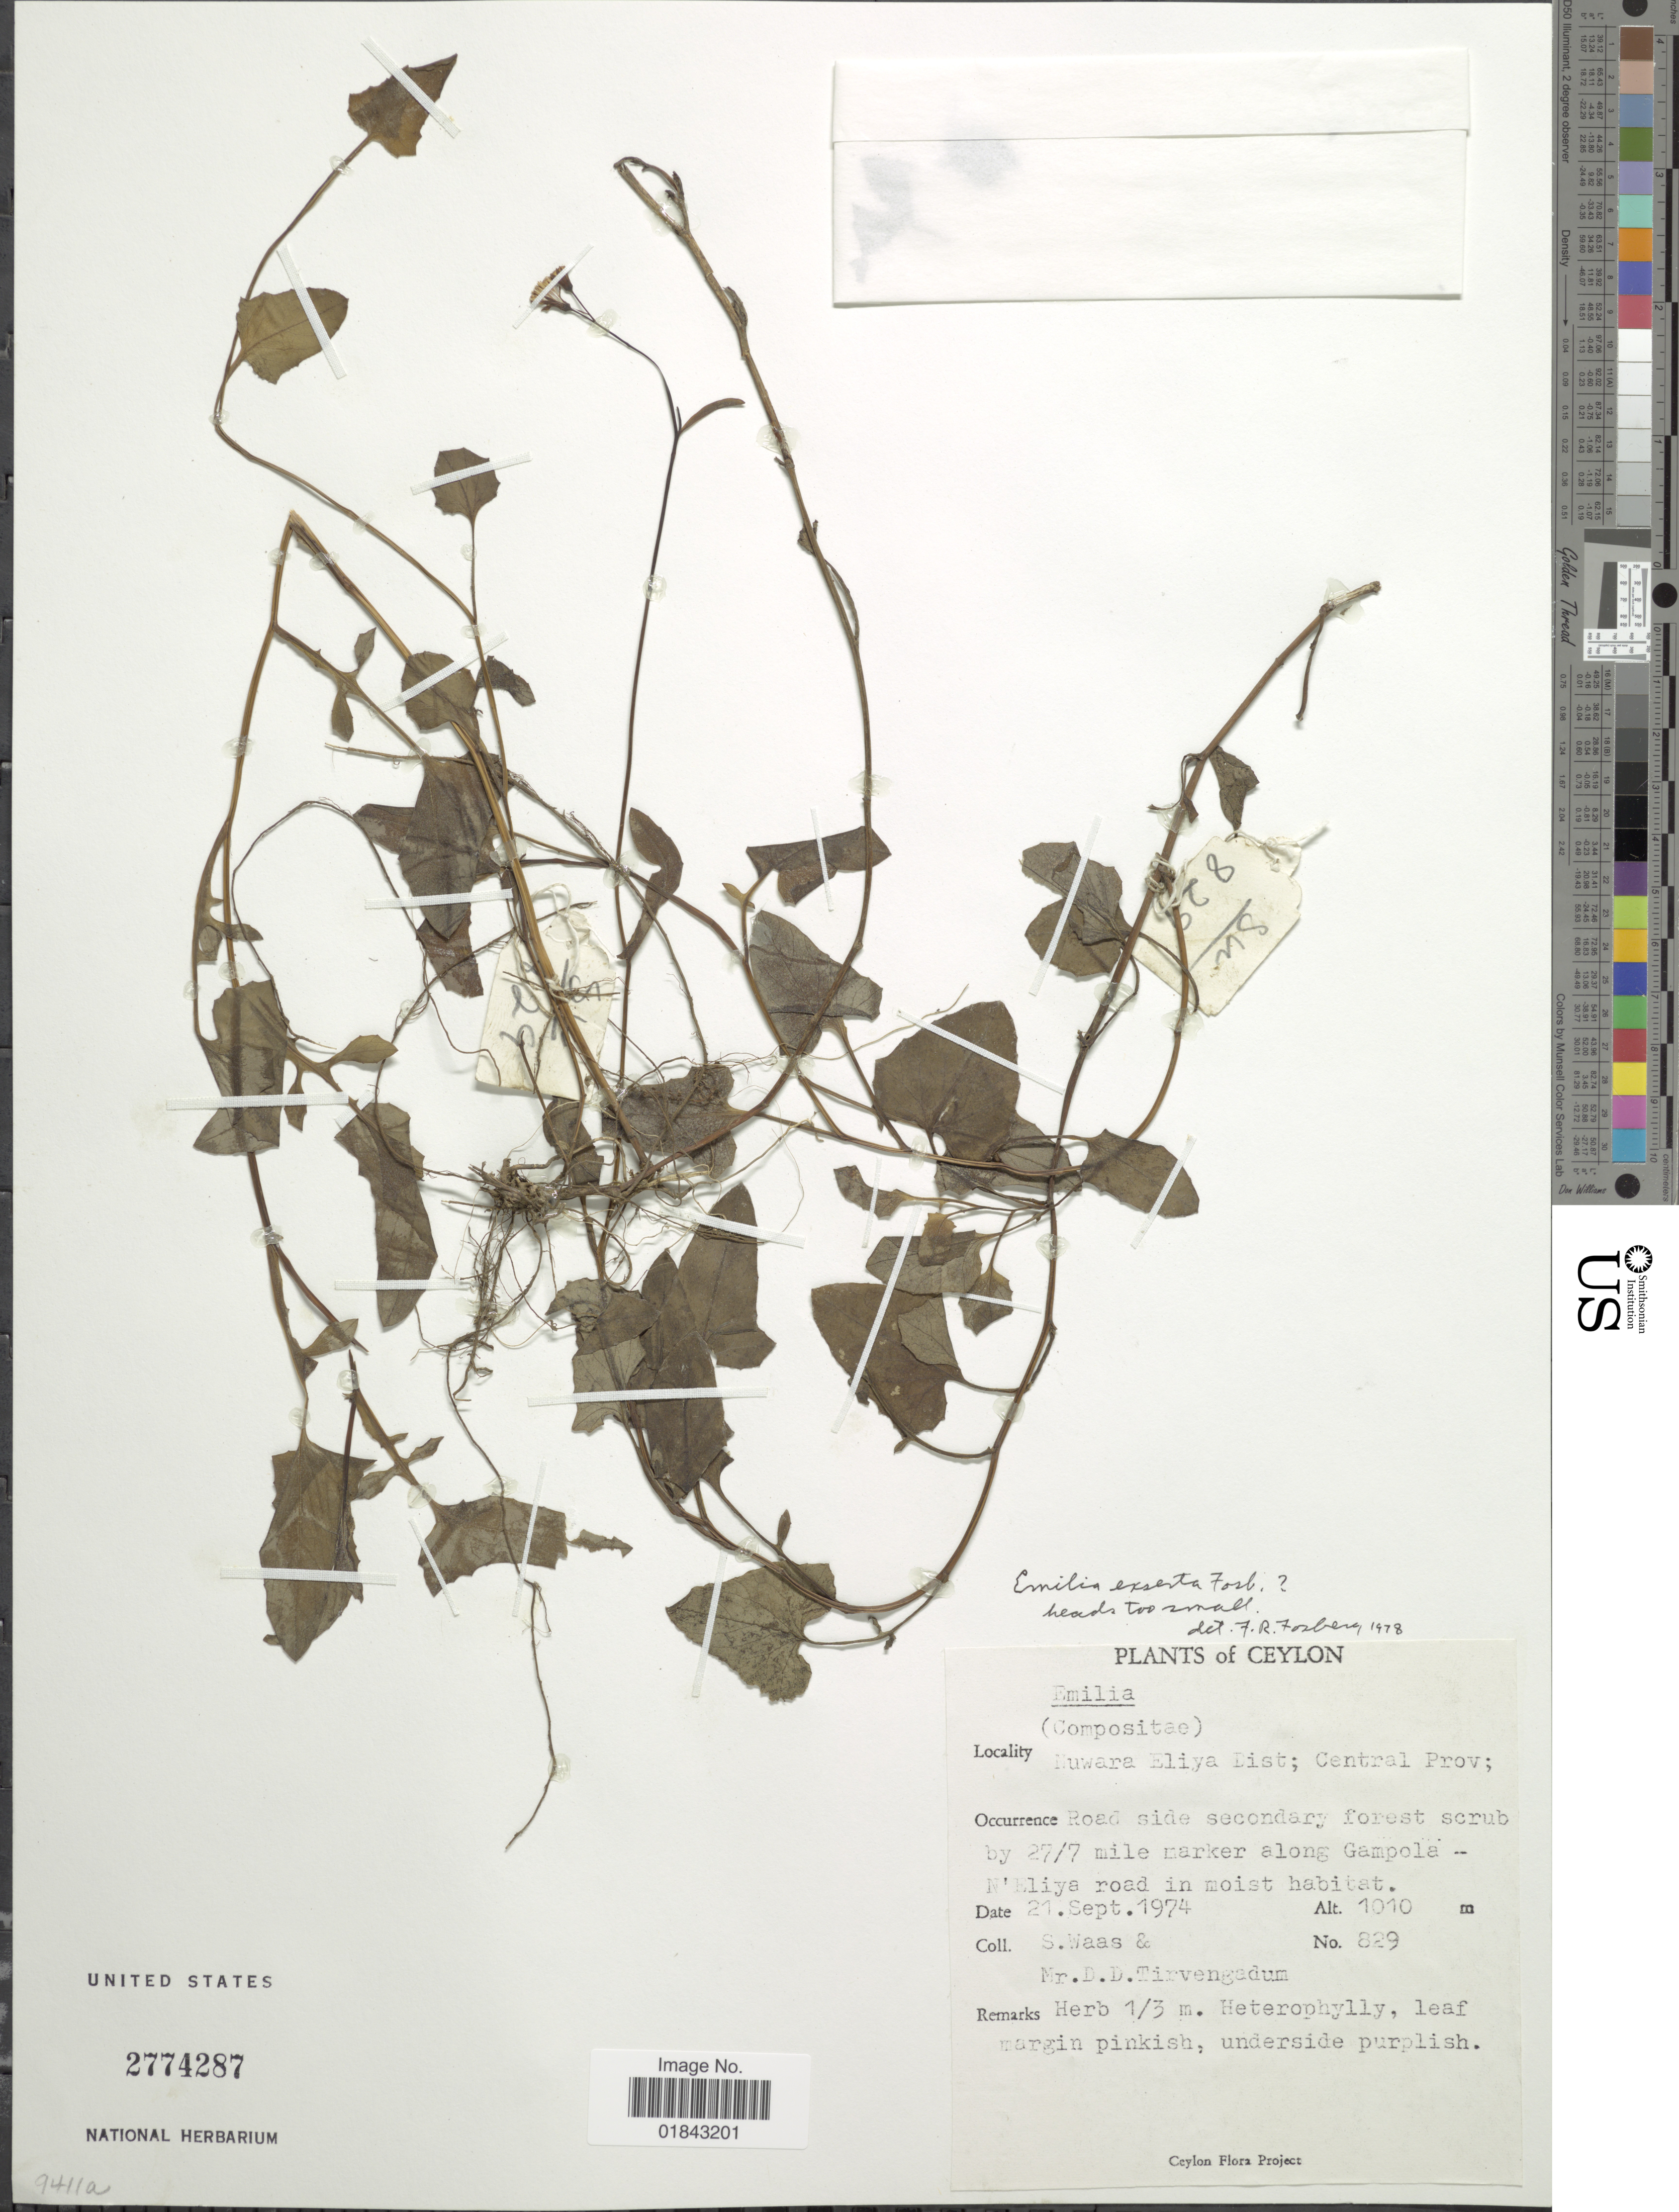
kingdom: Plantae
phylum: Tracheophyta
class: Magnoliopsida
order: Asterales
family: Asteraceae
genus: Emilia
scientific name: Emilia exserta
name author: Fosberg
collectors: S. Waas & D. Tirvengadum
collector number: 829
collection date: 1974-09-21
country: Sri Lanka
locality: Ceylon, Muwara Eliya Dist., Central Prov., road side secondary forest scrub by 27/7 mile marker along Gampola N'Eliya road in moist habitat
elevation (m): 1010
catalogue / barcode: US 2774287